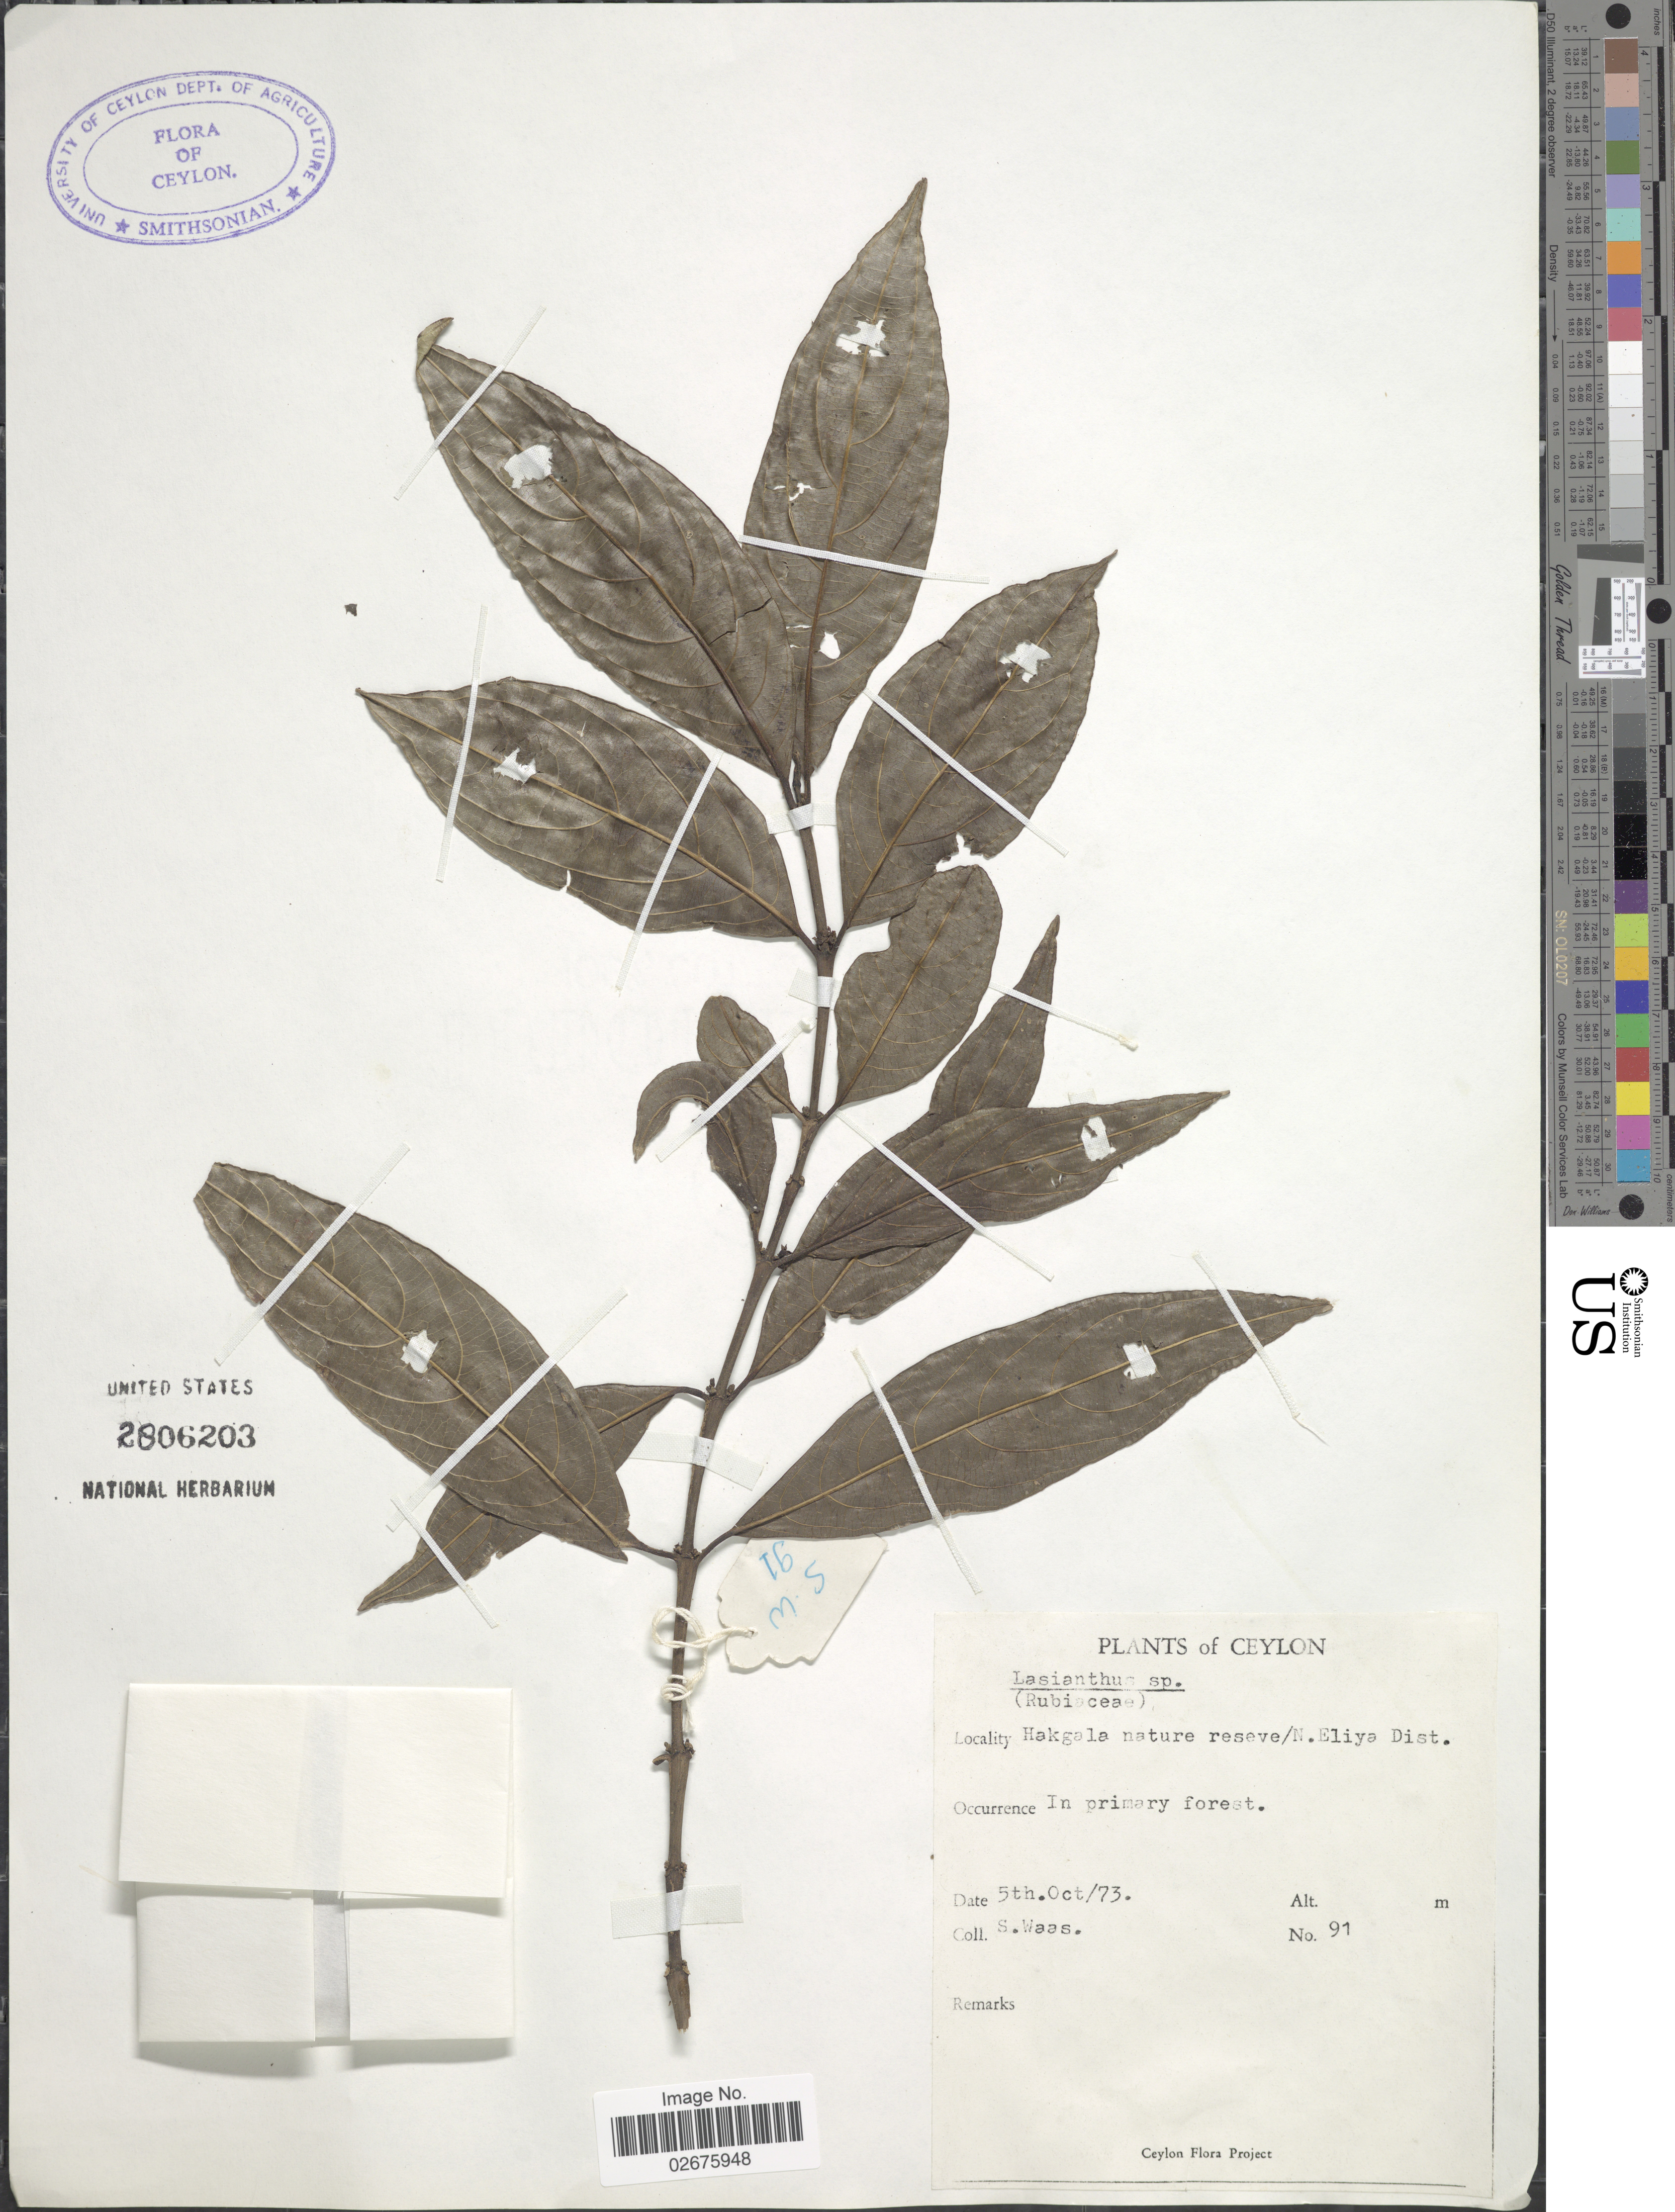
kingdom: Plantae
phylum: Tracheophyta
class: Magnoliopsida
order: Gentianales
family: Rubiaceae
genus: Lasianthus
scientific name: Lasianthus sp.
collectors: S. Waas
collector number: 91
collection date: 1973-10-05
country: Sri Lanka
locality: Ceylon, Hakgala nature reserve/N. Eliya Dist. In primary forest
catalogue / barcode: US 2806203